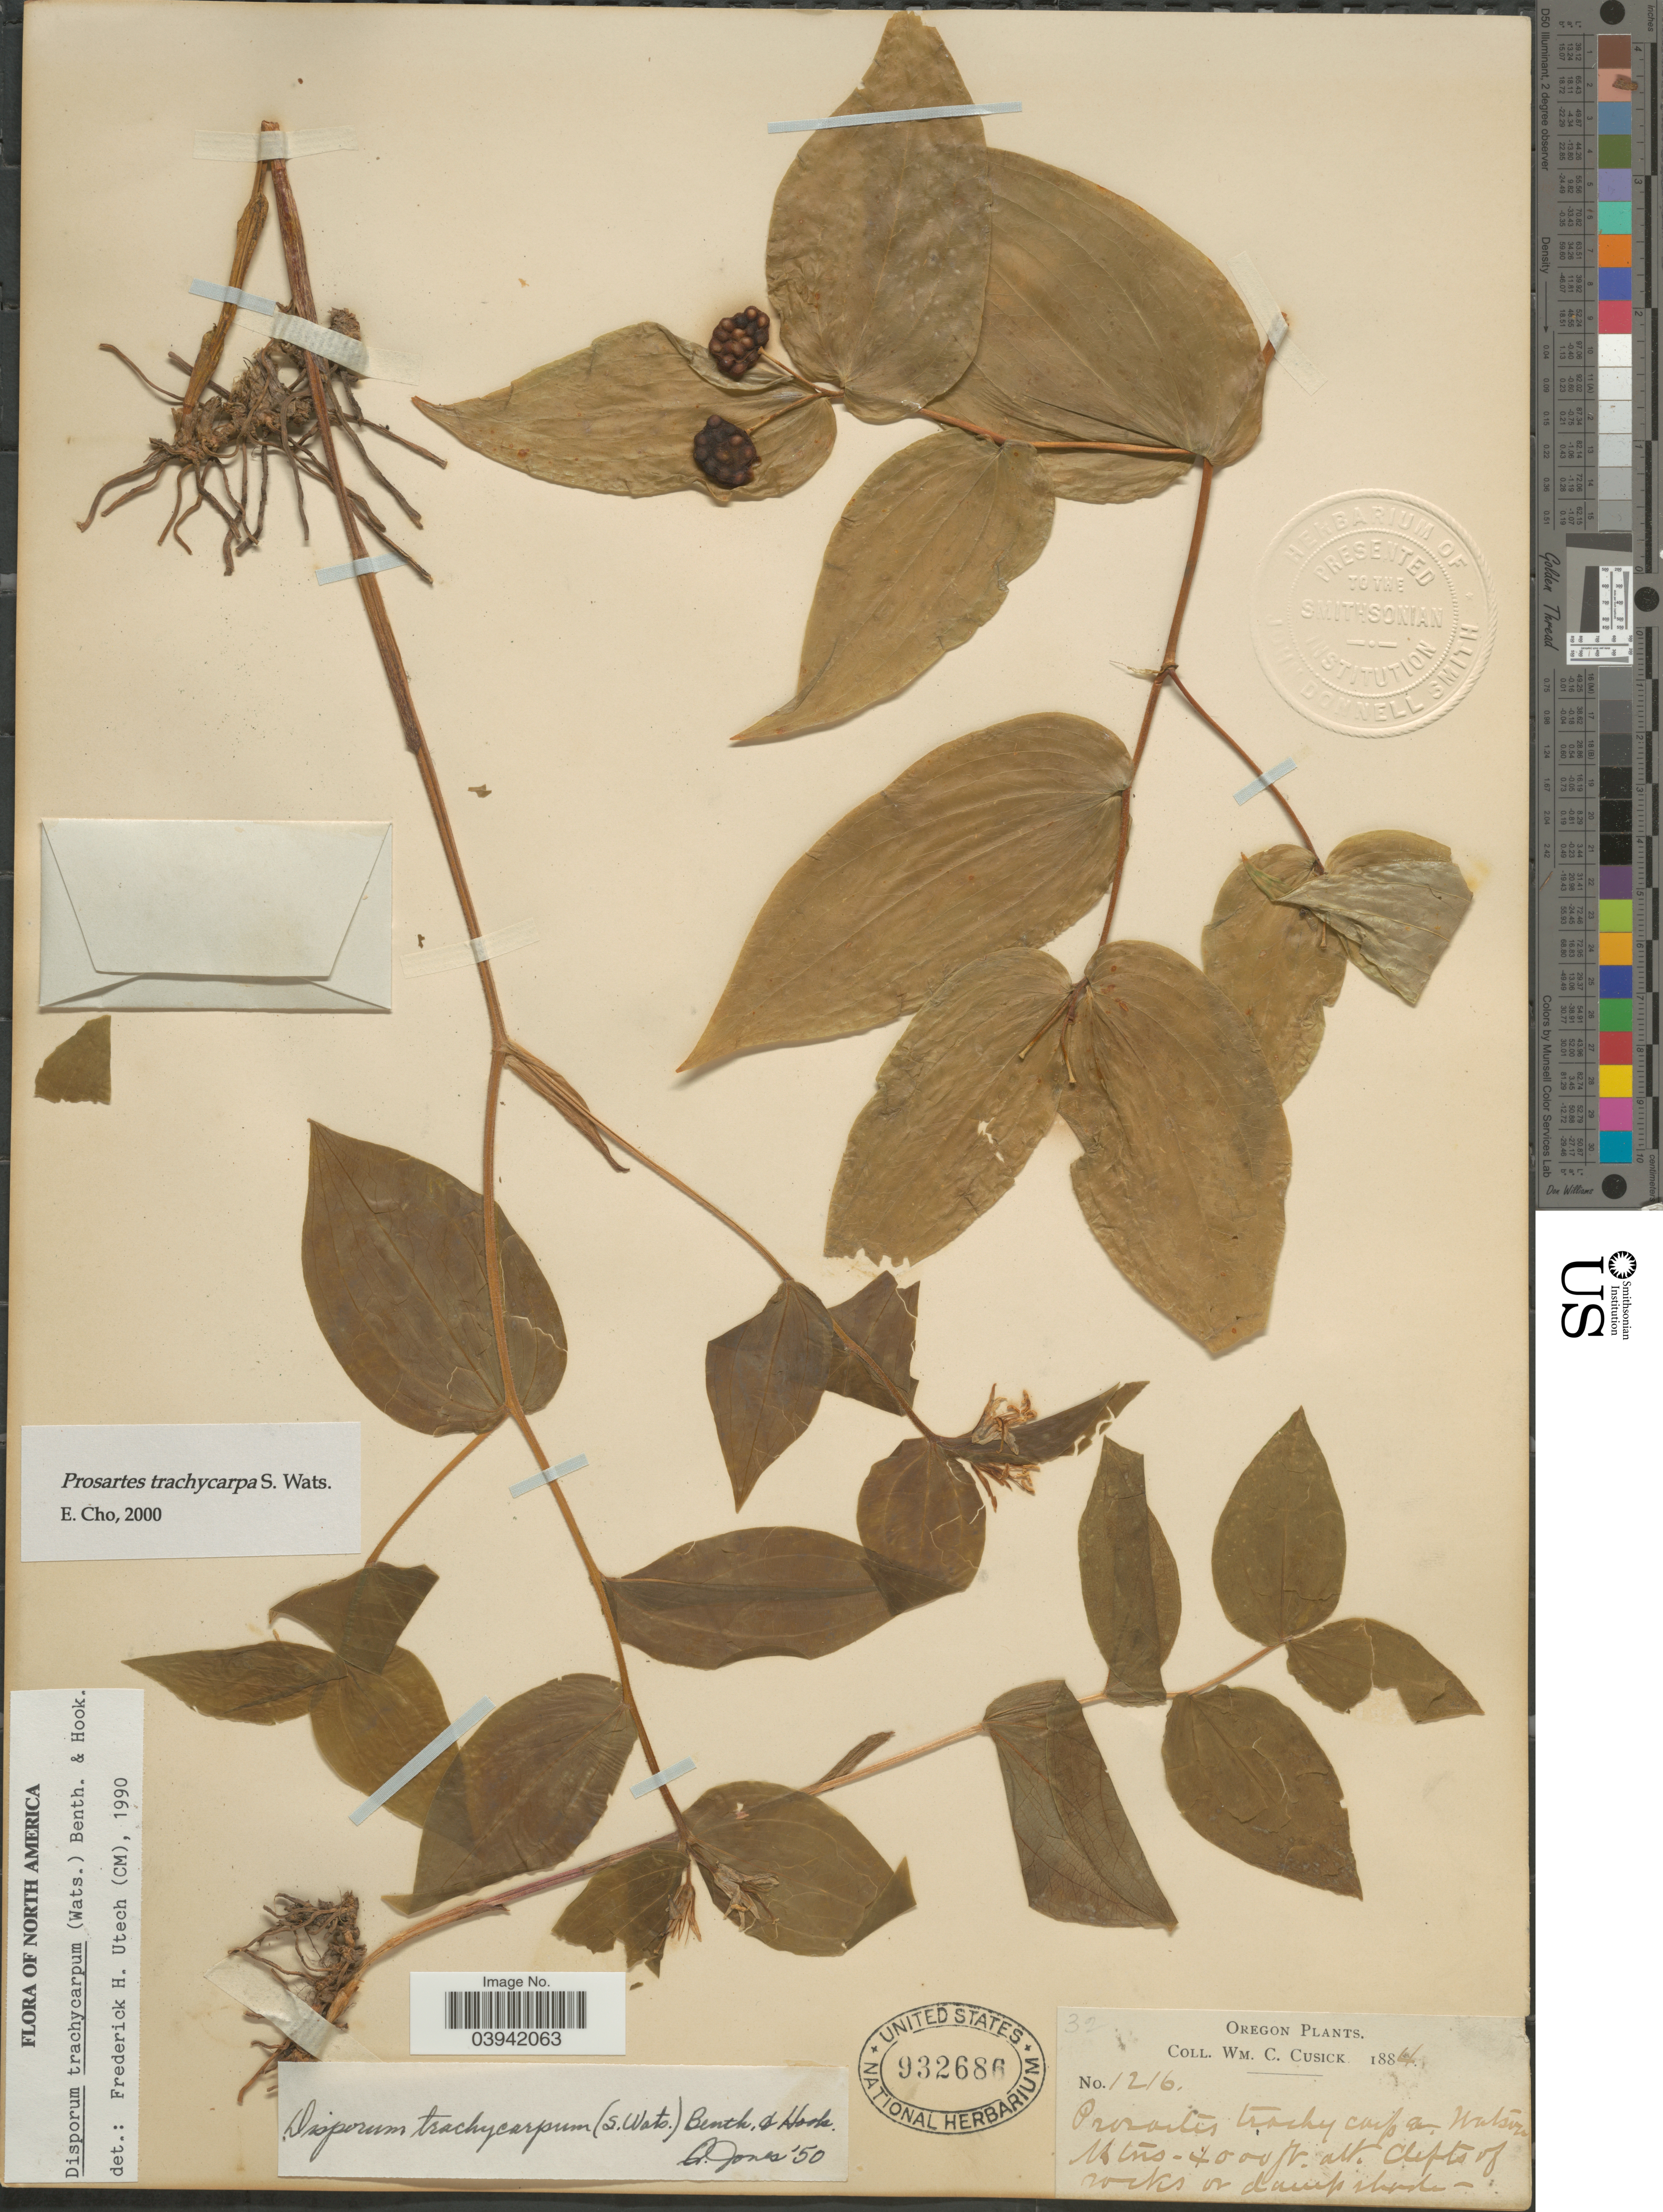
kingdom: Plantae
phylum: Tracheophyta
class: Liliopsida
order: Liliales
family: Liliaceae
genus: Prosartes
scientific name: Prosartes trachycarpa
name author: S. Watson in C. King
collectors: W. C. Cusick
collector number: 1216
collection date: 1884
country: United States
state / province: Oregon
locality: Watson Mtns.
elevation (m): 1219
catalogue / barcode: US 932686